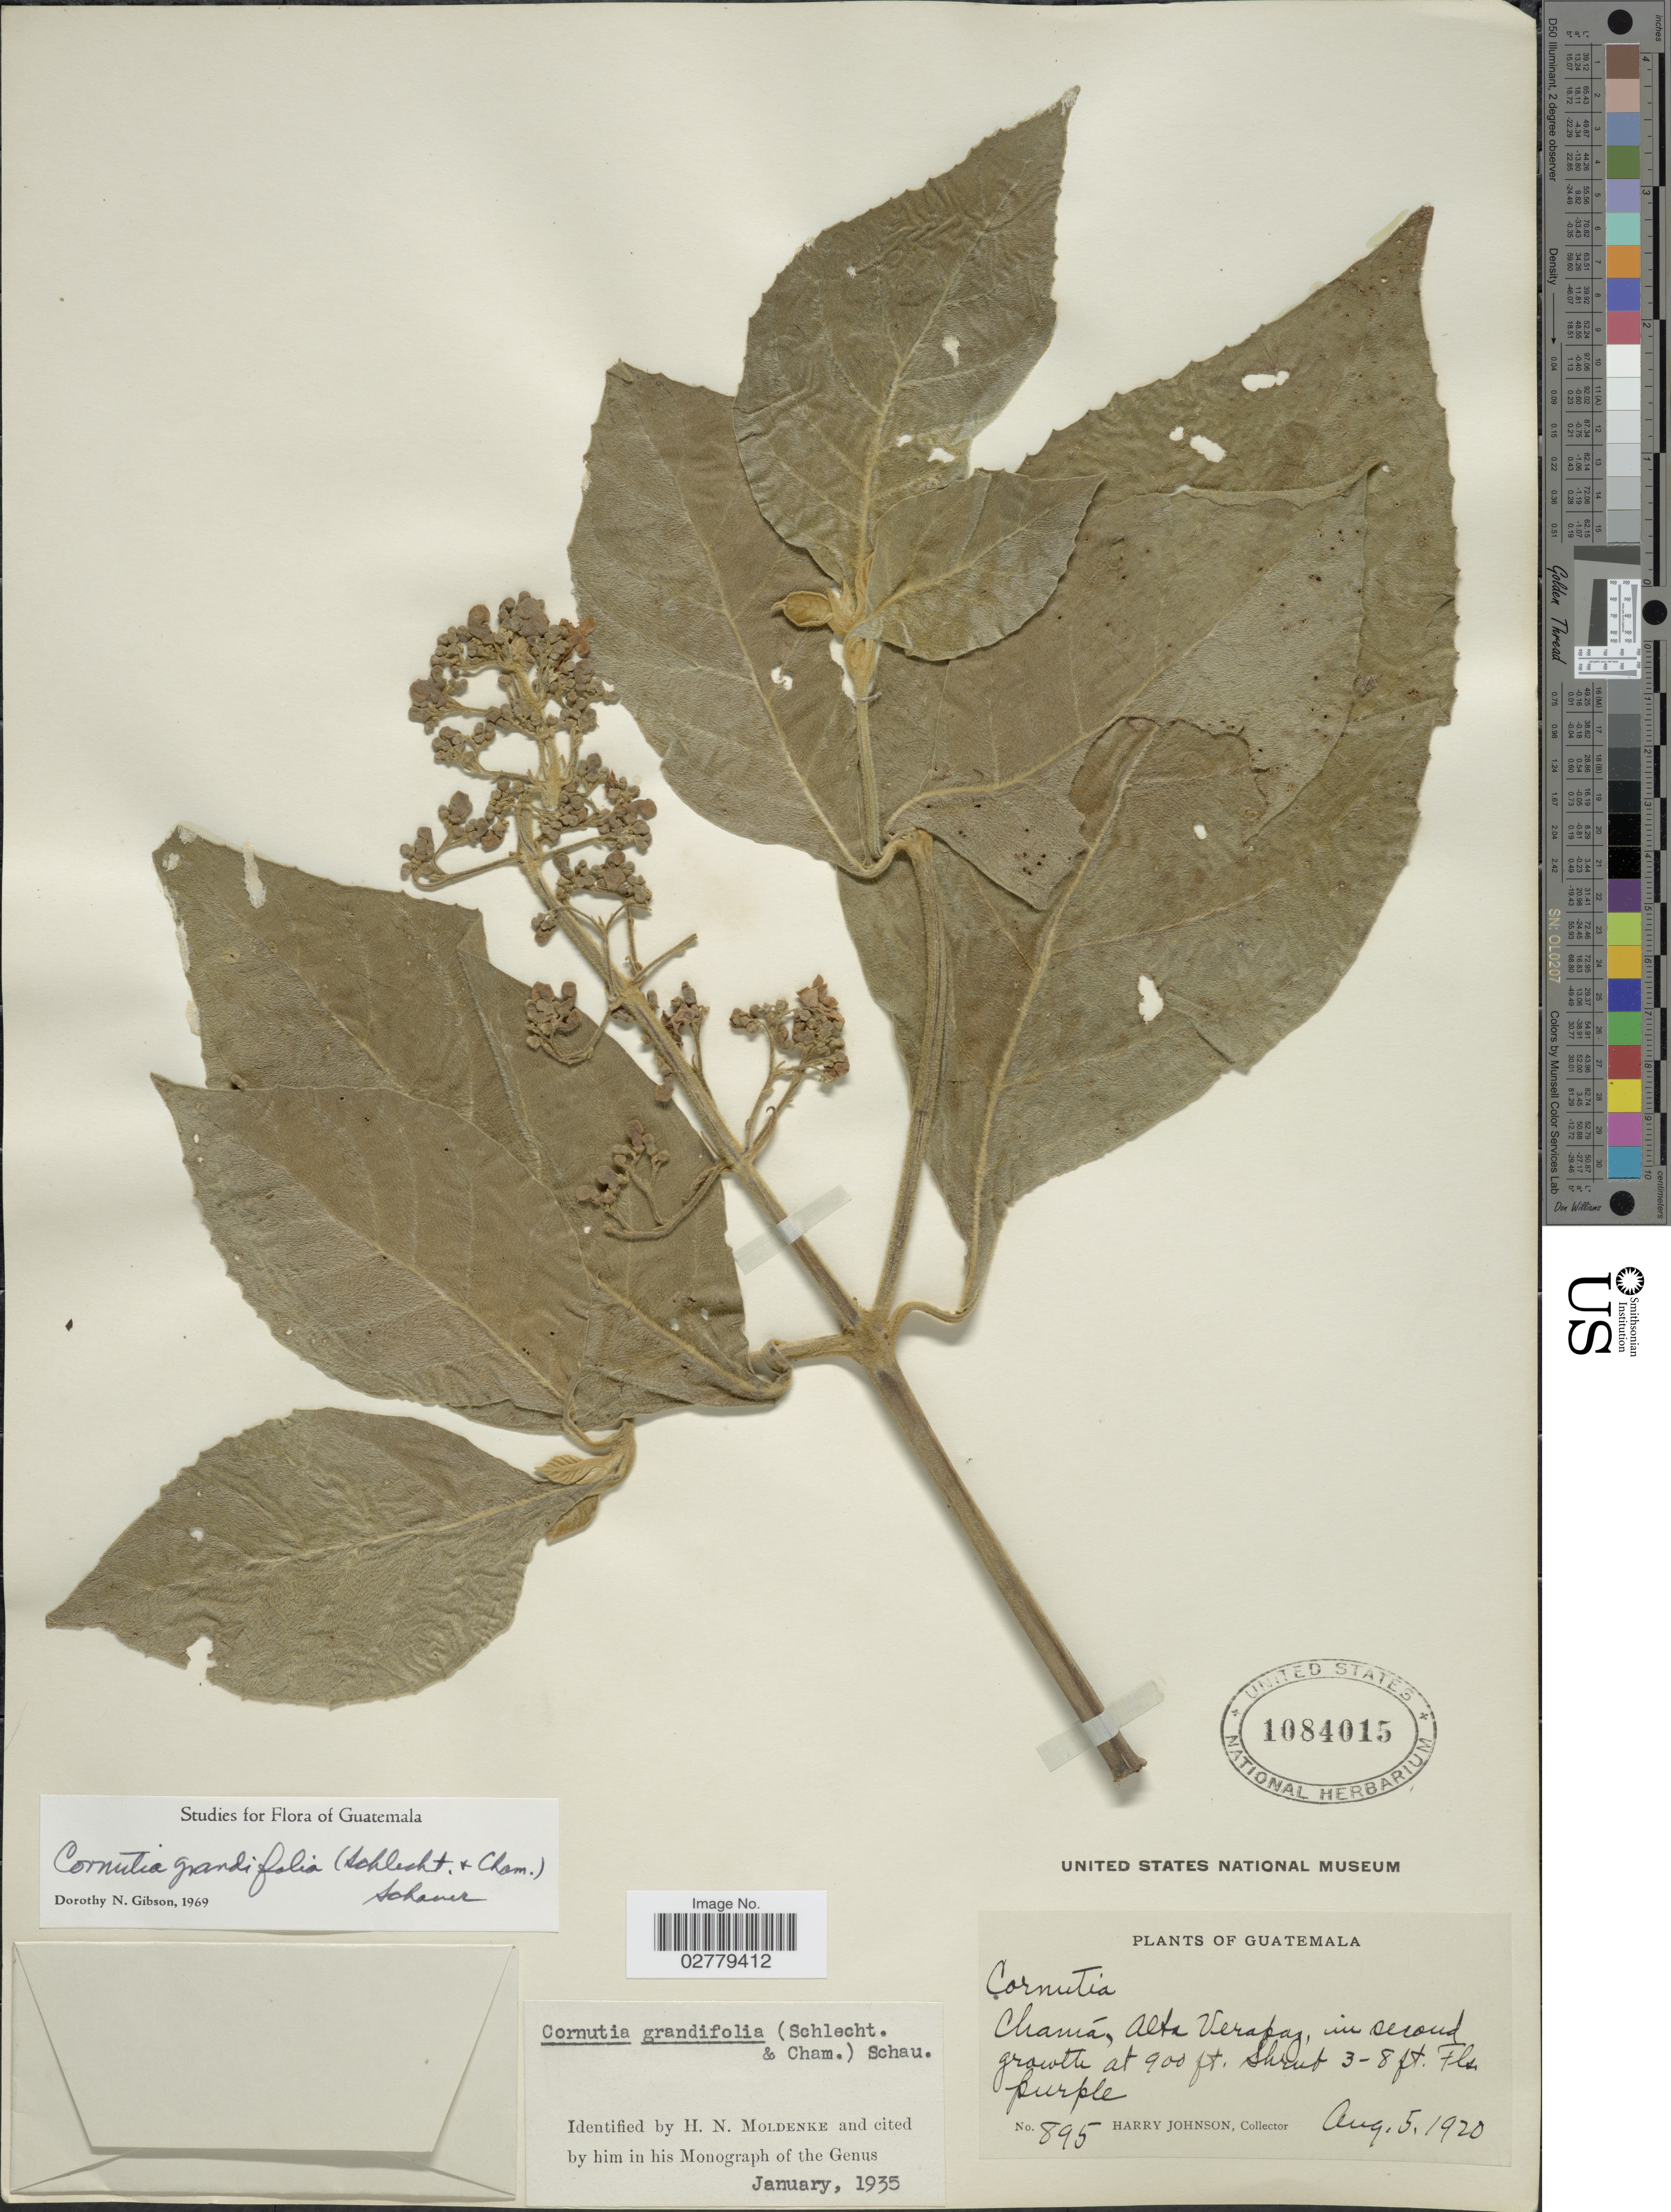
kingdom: Plantae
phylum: Tracheophyta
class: Magnoliopsida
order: Lamiales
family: Lamiaceae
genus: Cornutia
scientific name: Cornutia grandifolia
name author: (Cham. & Schltdl.) Schauer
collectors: H. Johnson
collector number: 895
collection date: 1920-08-05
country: Guatemala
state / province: Alta Verapaz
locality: Chamá.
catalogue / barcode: US 1084015